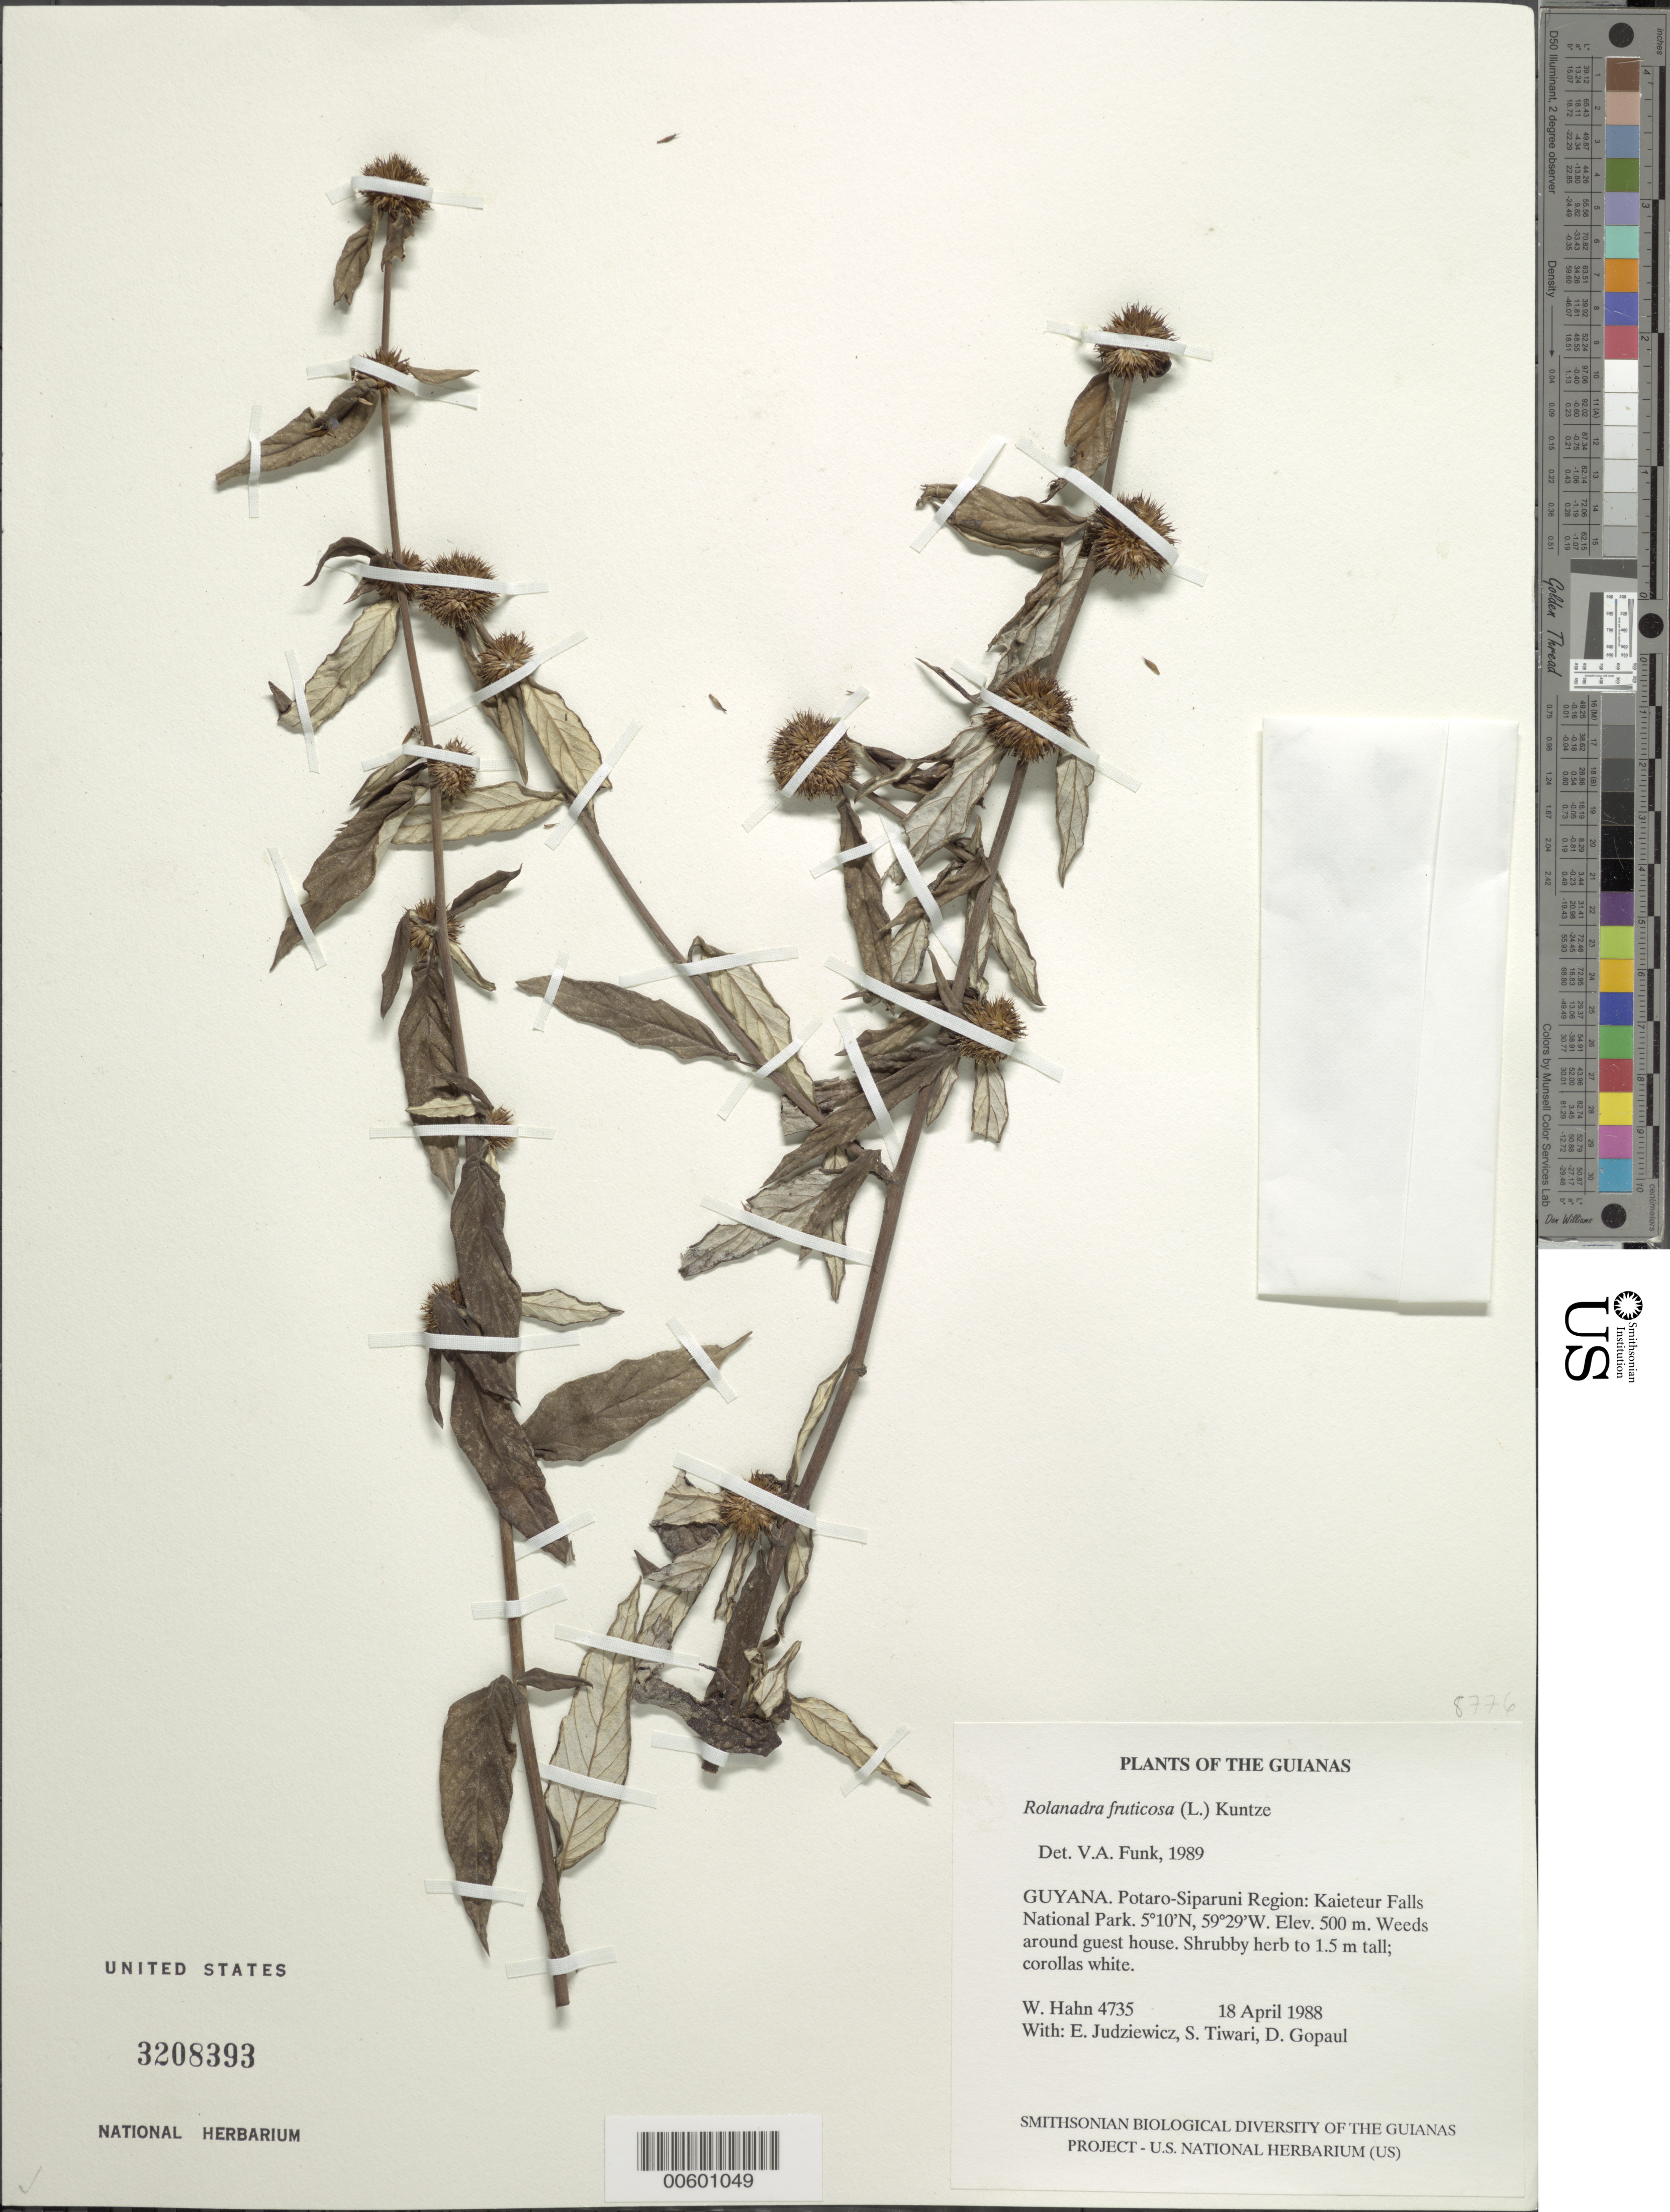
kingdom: Plantae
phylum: Tracheophyta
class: Magnoliopsida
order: Asterales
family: Asteraceae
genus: Rolandra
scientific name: Rolandra fruticosa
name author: (L.) Kuntze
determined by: Funk, Vicki A., (BOT), Smithsonian Institution - National Museum of Natural History (UNITED STATES)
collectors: W. Hahn, E. J. Judziewicz, S. Tiwari & D. Gopaul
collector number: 4735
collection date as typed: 18 April 1988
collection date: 1988-04-18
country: Guyana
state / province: Potaro-Siparuni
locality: Kaieteur Falls National Park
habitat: Weeds around guest house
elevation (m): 500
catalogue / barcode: US 3208393